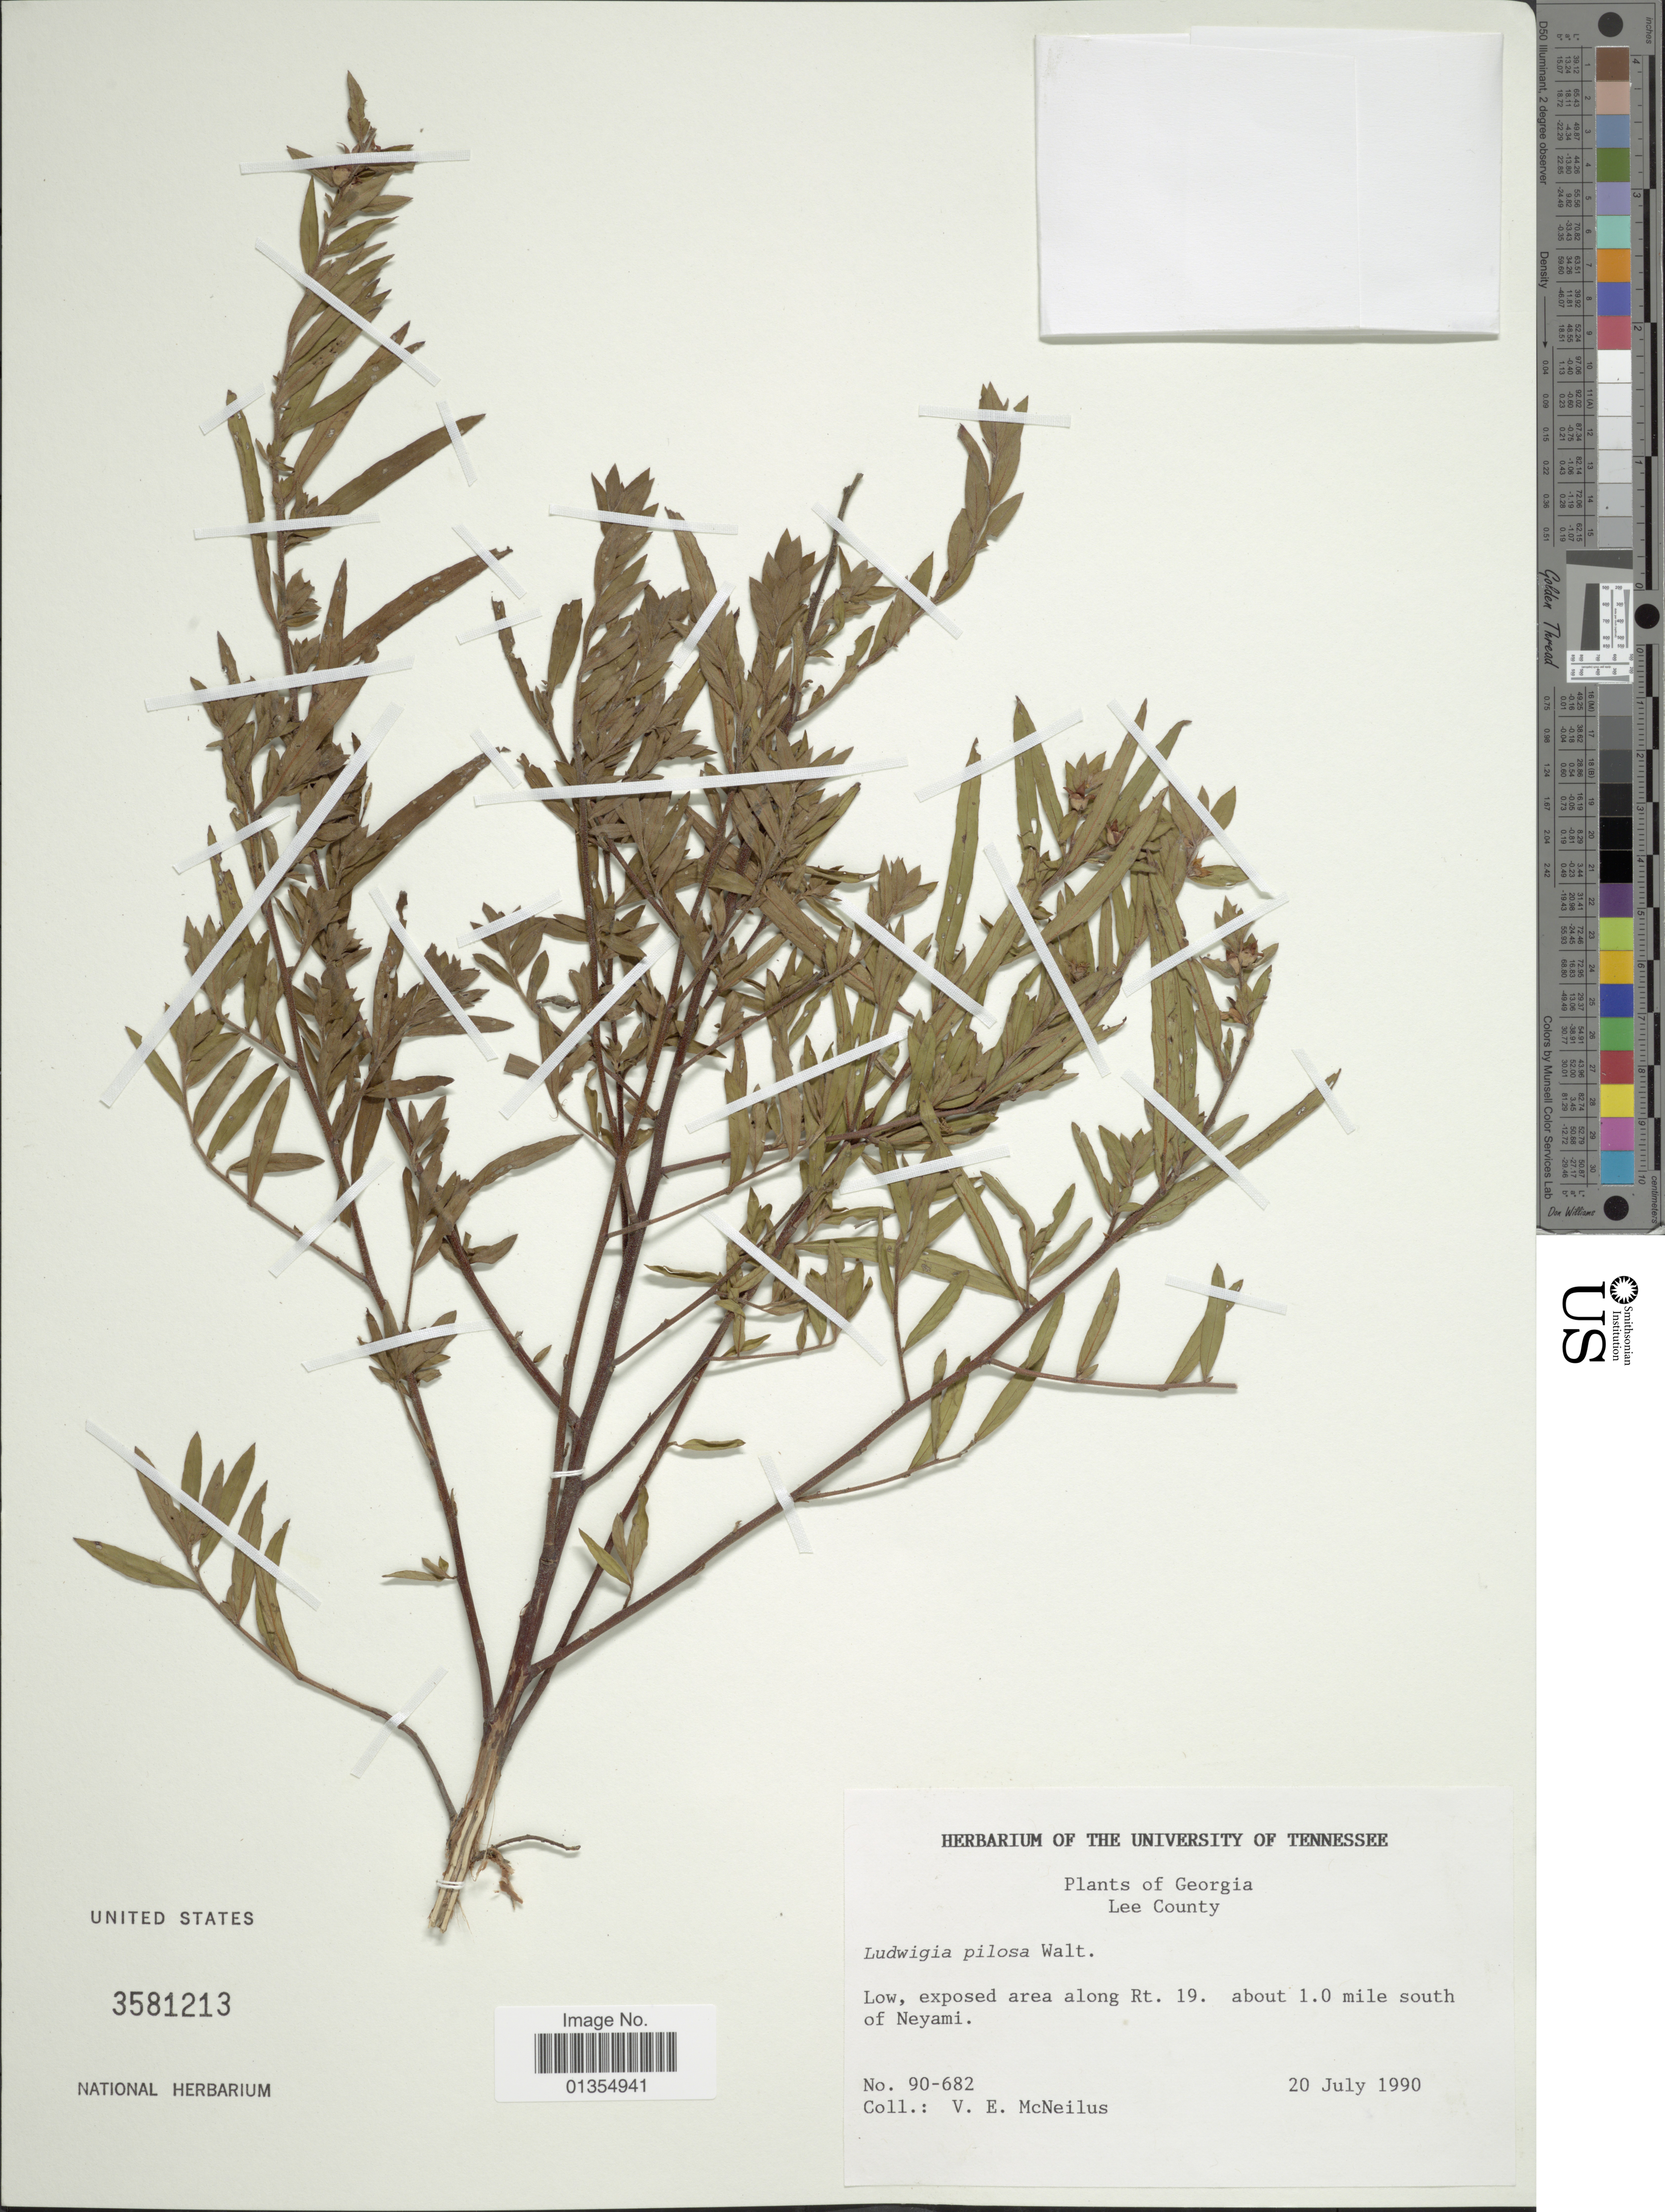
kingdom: Plantae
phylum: Tracheophyta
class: Magnoliopsida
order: Myrtales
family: Onagraceae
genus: Ludwigia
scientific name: Ludwigia pilosa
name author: Walter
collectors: V. Mcneilus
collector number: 90-682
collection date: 1990-07-20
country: United States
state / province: Georgia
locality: Lee County, exposed area along Rt. 19 about 1.0 mile south of Neyami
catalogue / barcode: US 3581213